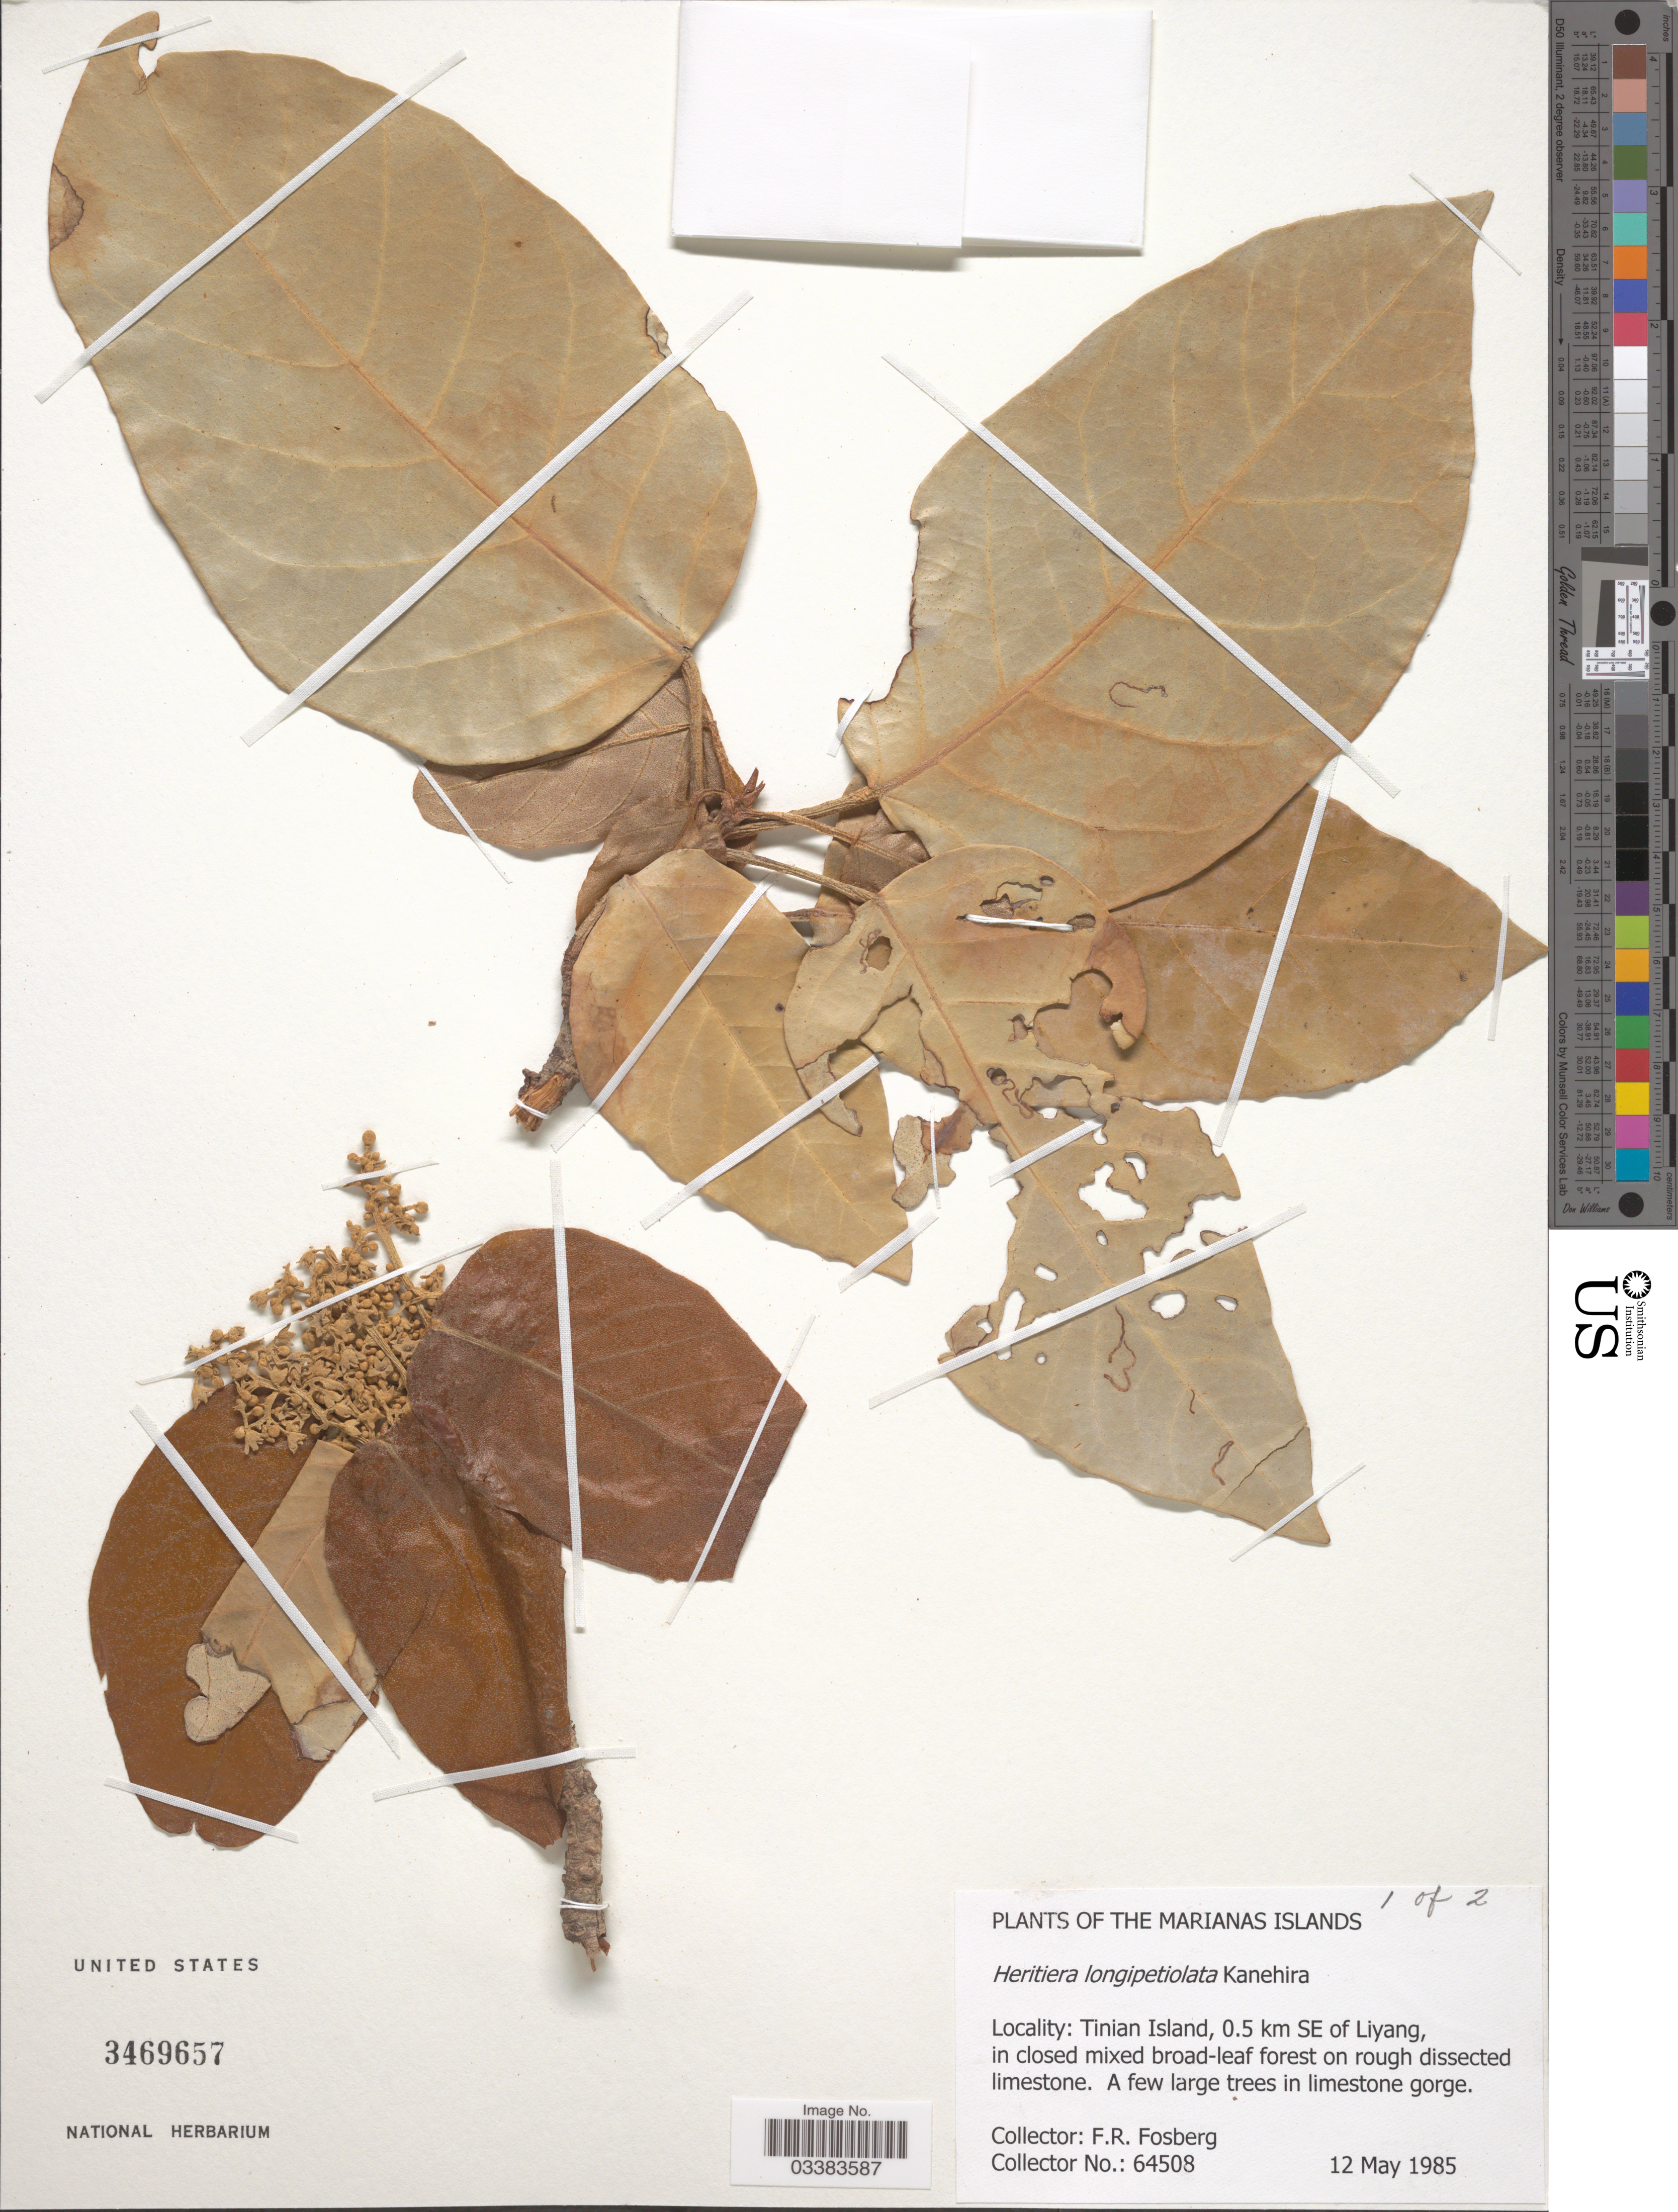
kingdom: Plantae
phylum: Tracheophyta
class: Magnoliopsida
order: Malvales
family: Malvaceae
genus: Heritiera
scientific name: Heritiera longipetiolata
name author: Kaneh.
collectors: F. R. Fosberg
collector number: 64508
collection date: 1985-05-12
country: Northern Mariana Islands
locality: The Marianas Islands. Tinian Island, 0.5 km SE of Liyang.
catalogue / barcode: US 3469657